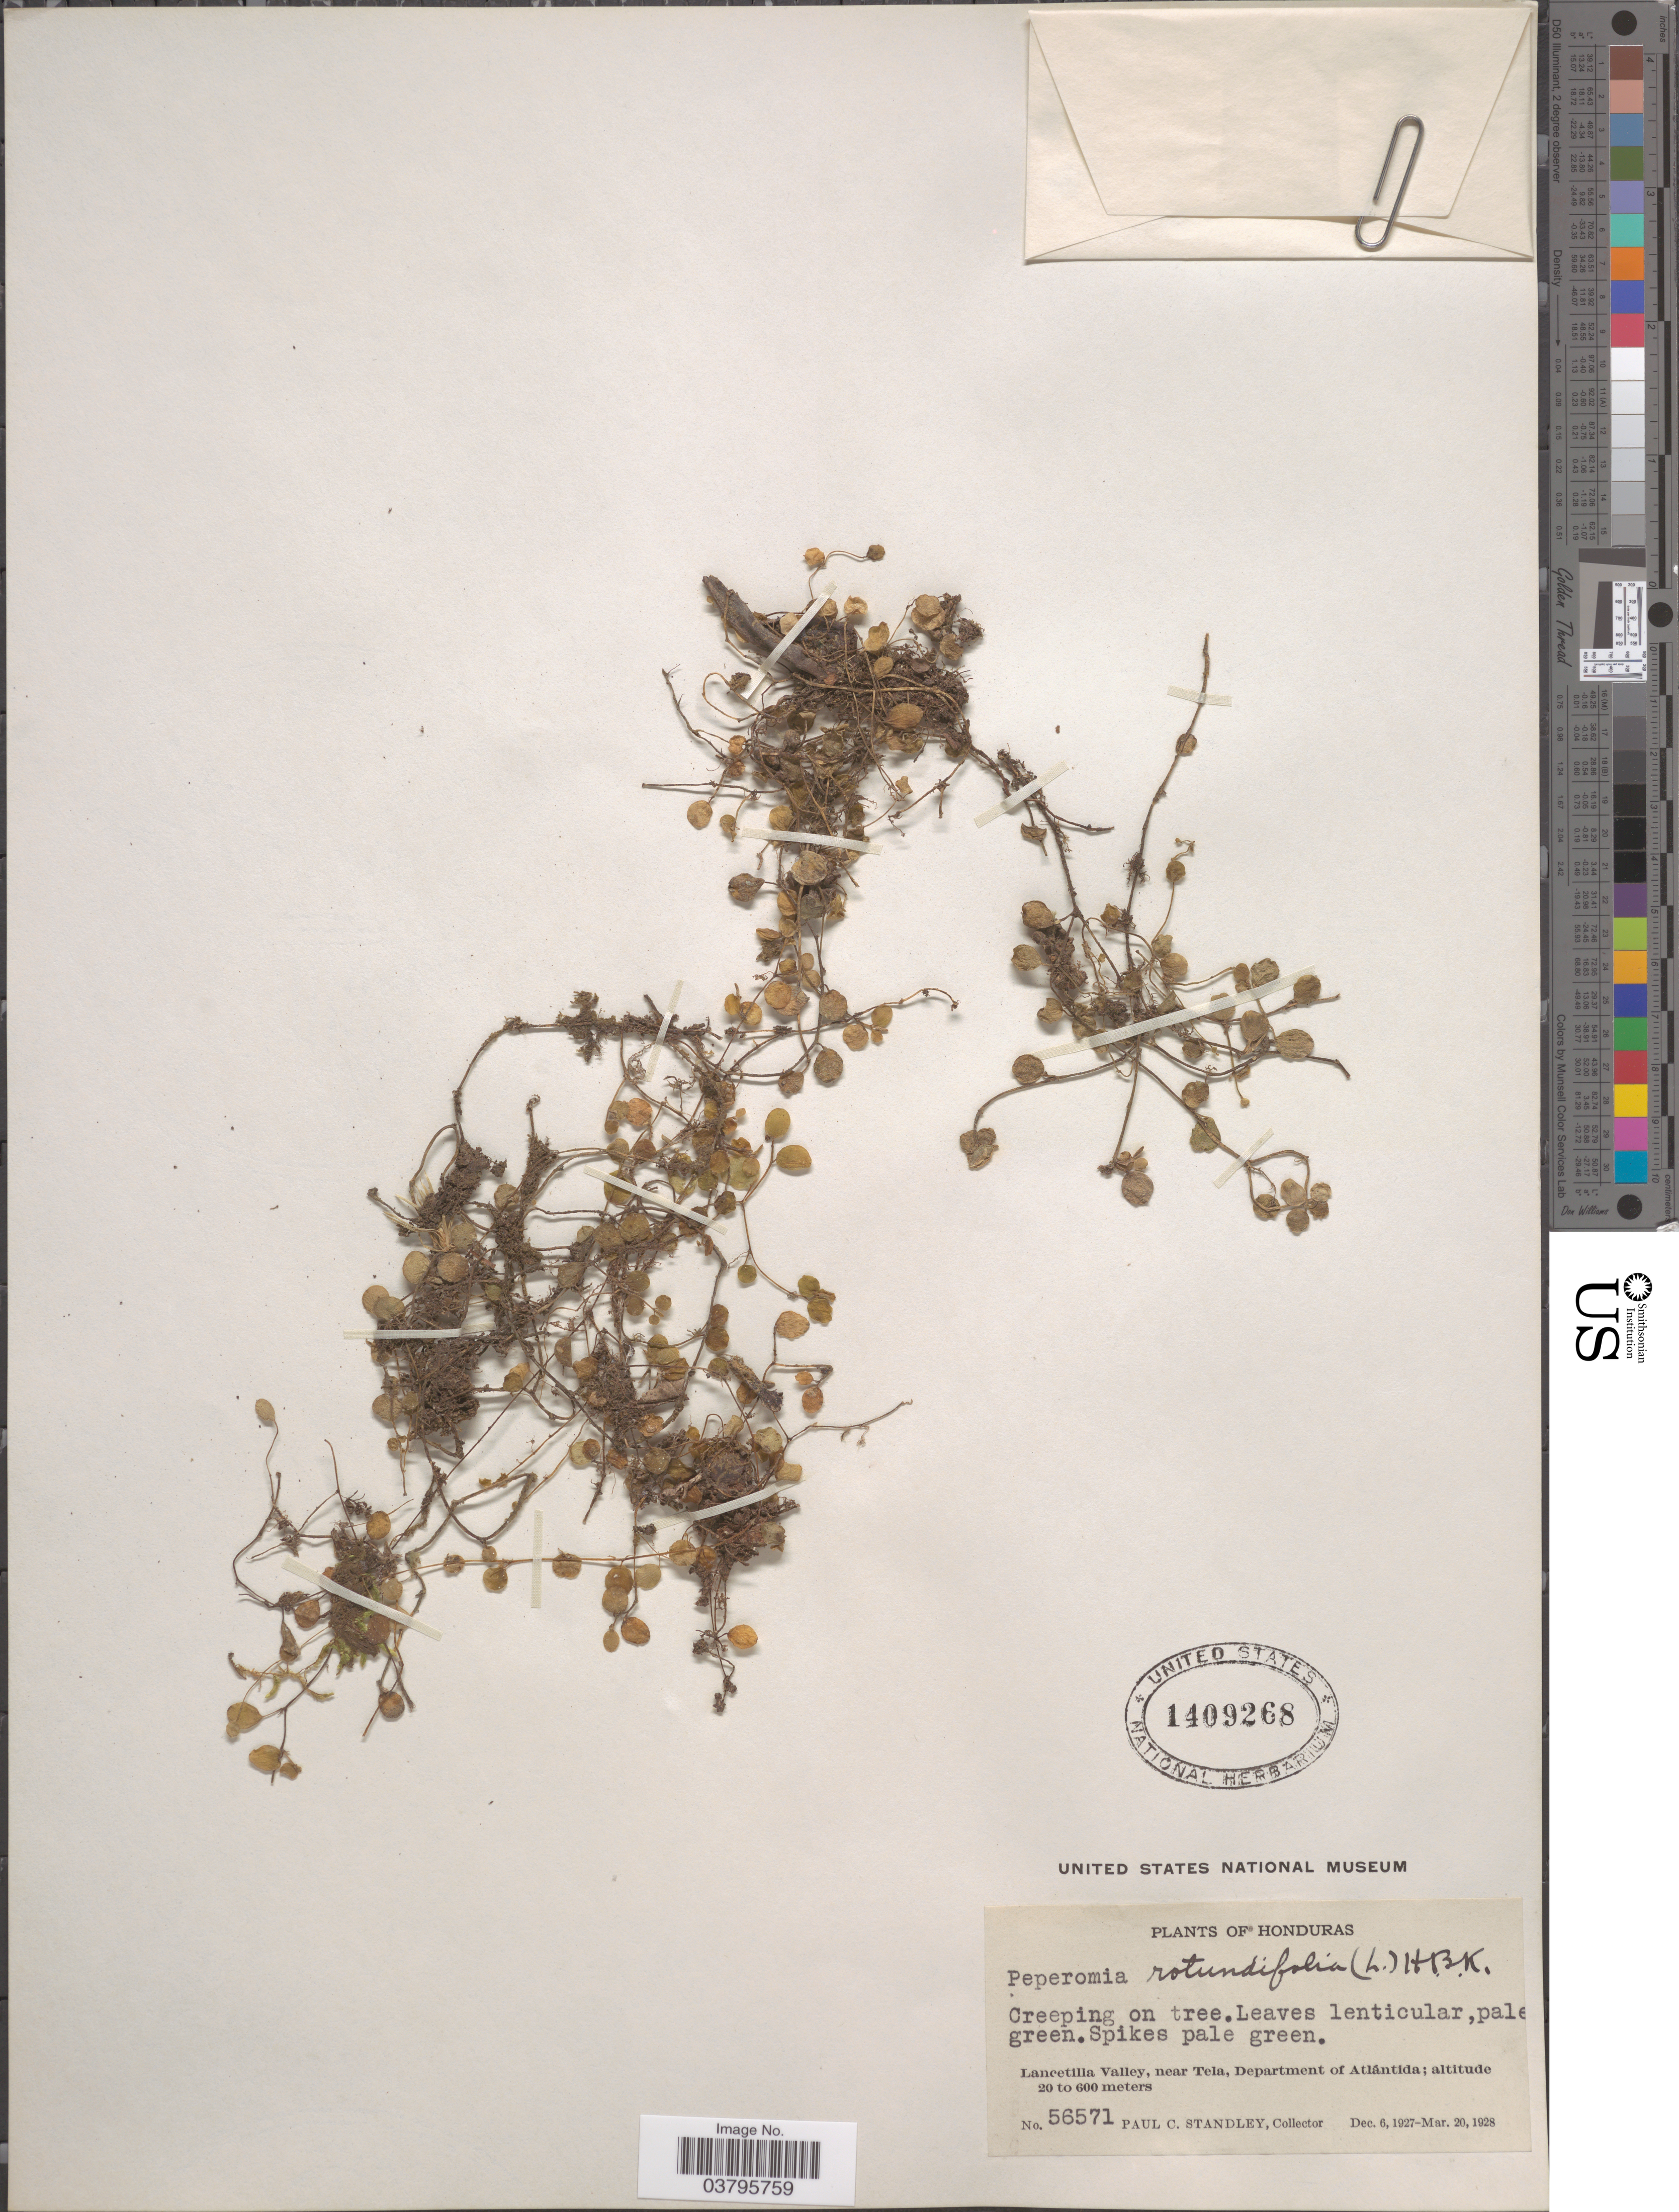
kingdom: Plantae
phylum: Tracheophyta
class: Magnoliopsida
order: Piperales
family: Piperaceae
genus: Peperomia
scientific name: Peperomia rotundifolia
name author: (L.) Kunth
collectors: P. C. Standley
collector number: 56571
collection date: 1927-12-06/1928-03-20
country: Honduras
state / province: Atlantida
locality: Lancetilla Valley, near Tela, Department of Atlántida.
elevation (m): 20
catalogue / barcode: US 1409268